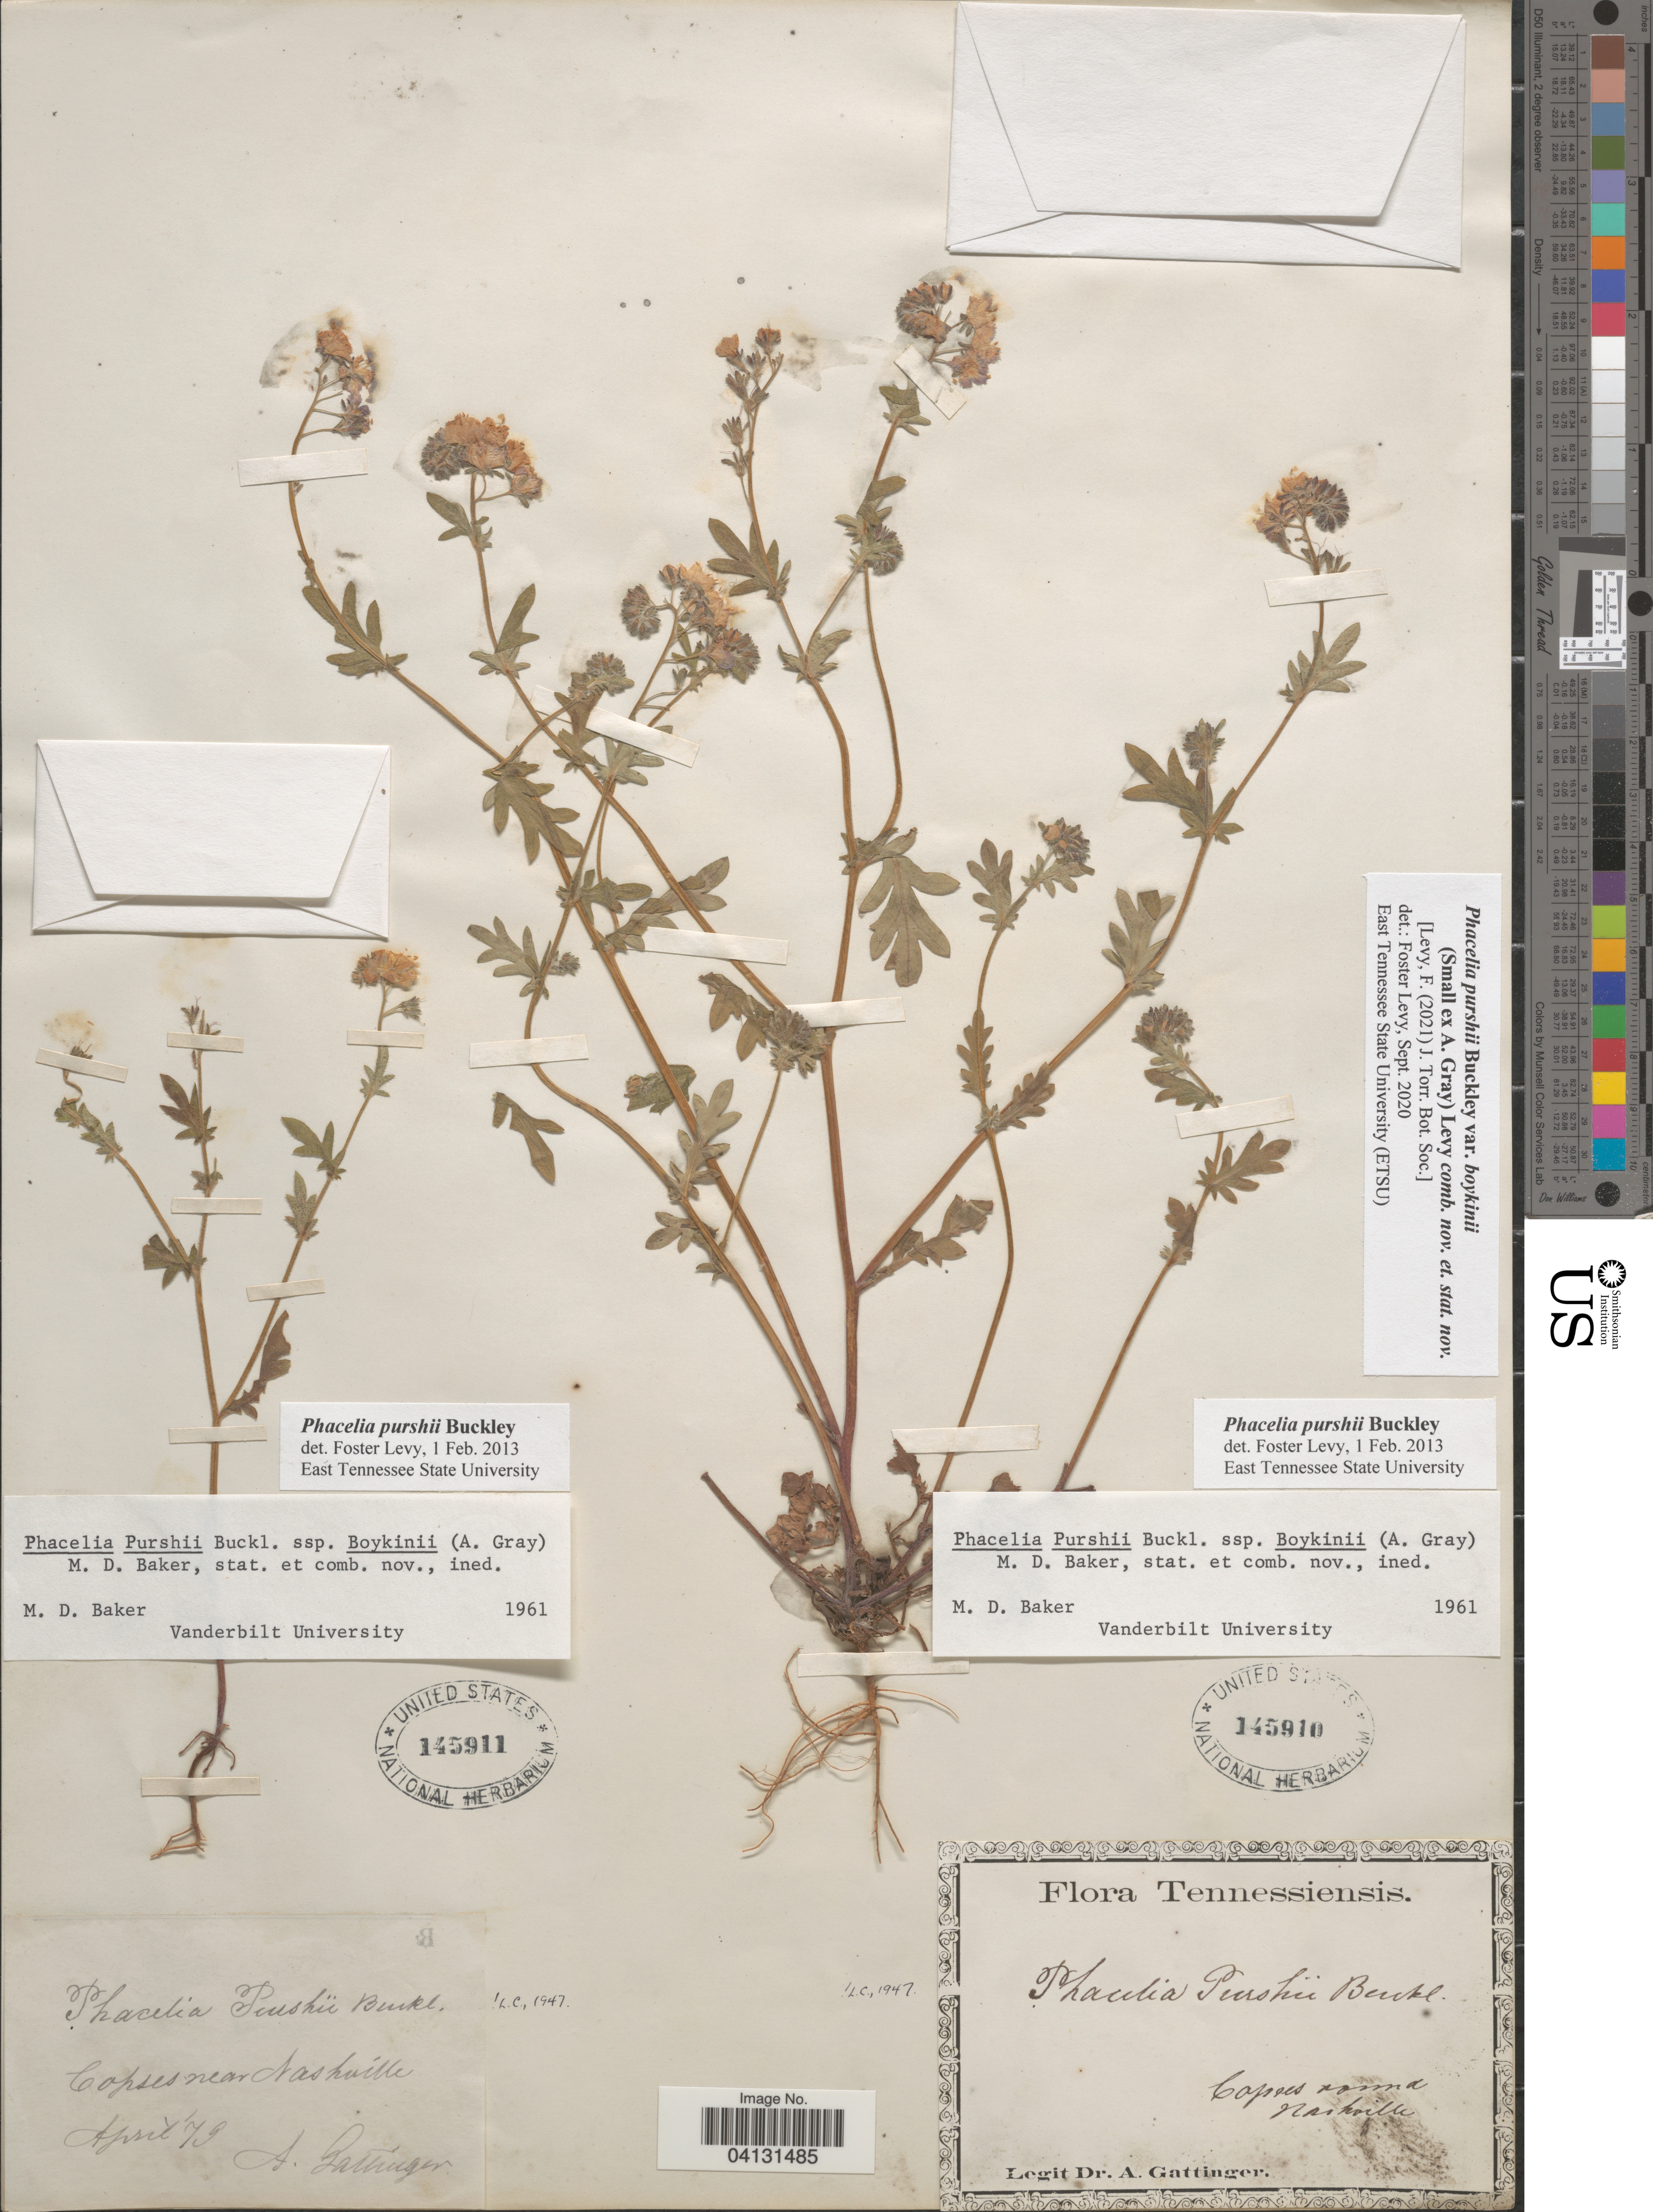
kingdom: Plantae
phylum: Tracheophyta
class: Magnoliopsida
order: Boraginales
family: Hydrophyllaceae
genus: Phacelia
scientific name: Phacelia purshii var. boykinii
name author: (Small ex A. Gray) Levy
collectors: A. Gattinger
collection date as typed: Transcribed d/m/y: /4/79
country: United States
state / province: Tennessee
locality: Copses near Nashville.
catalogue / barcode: US 145910-2